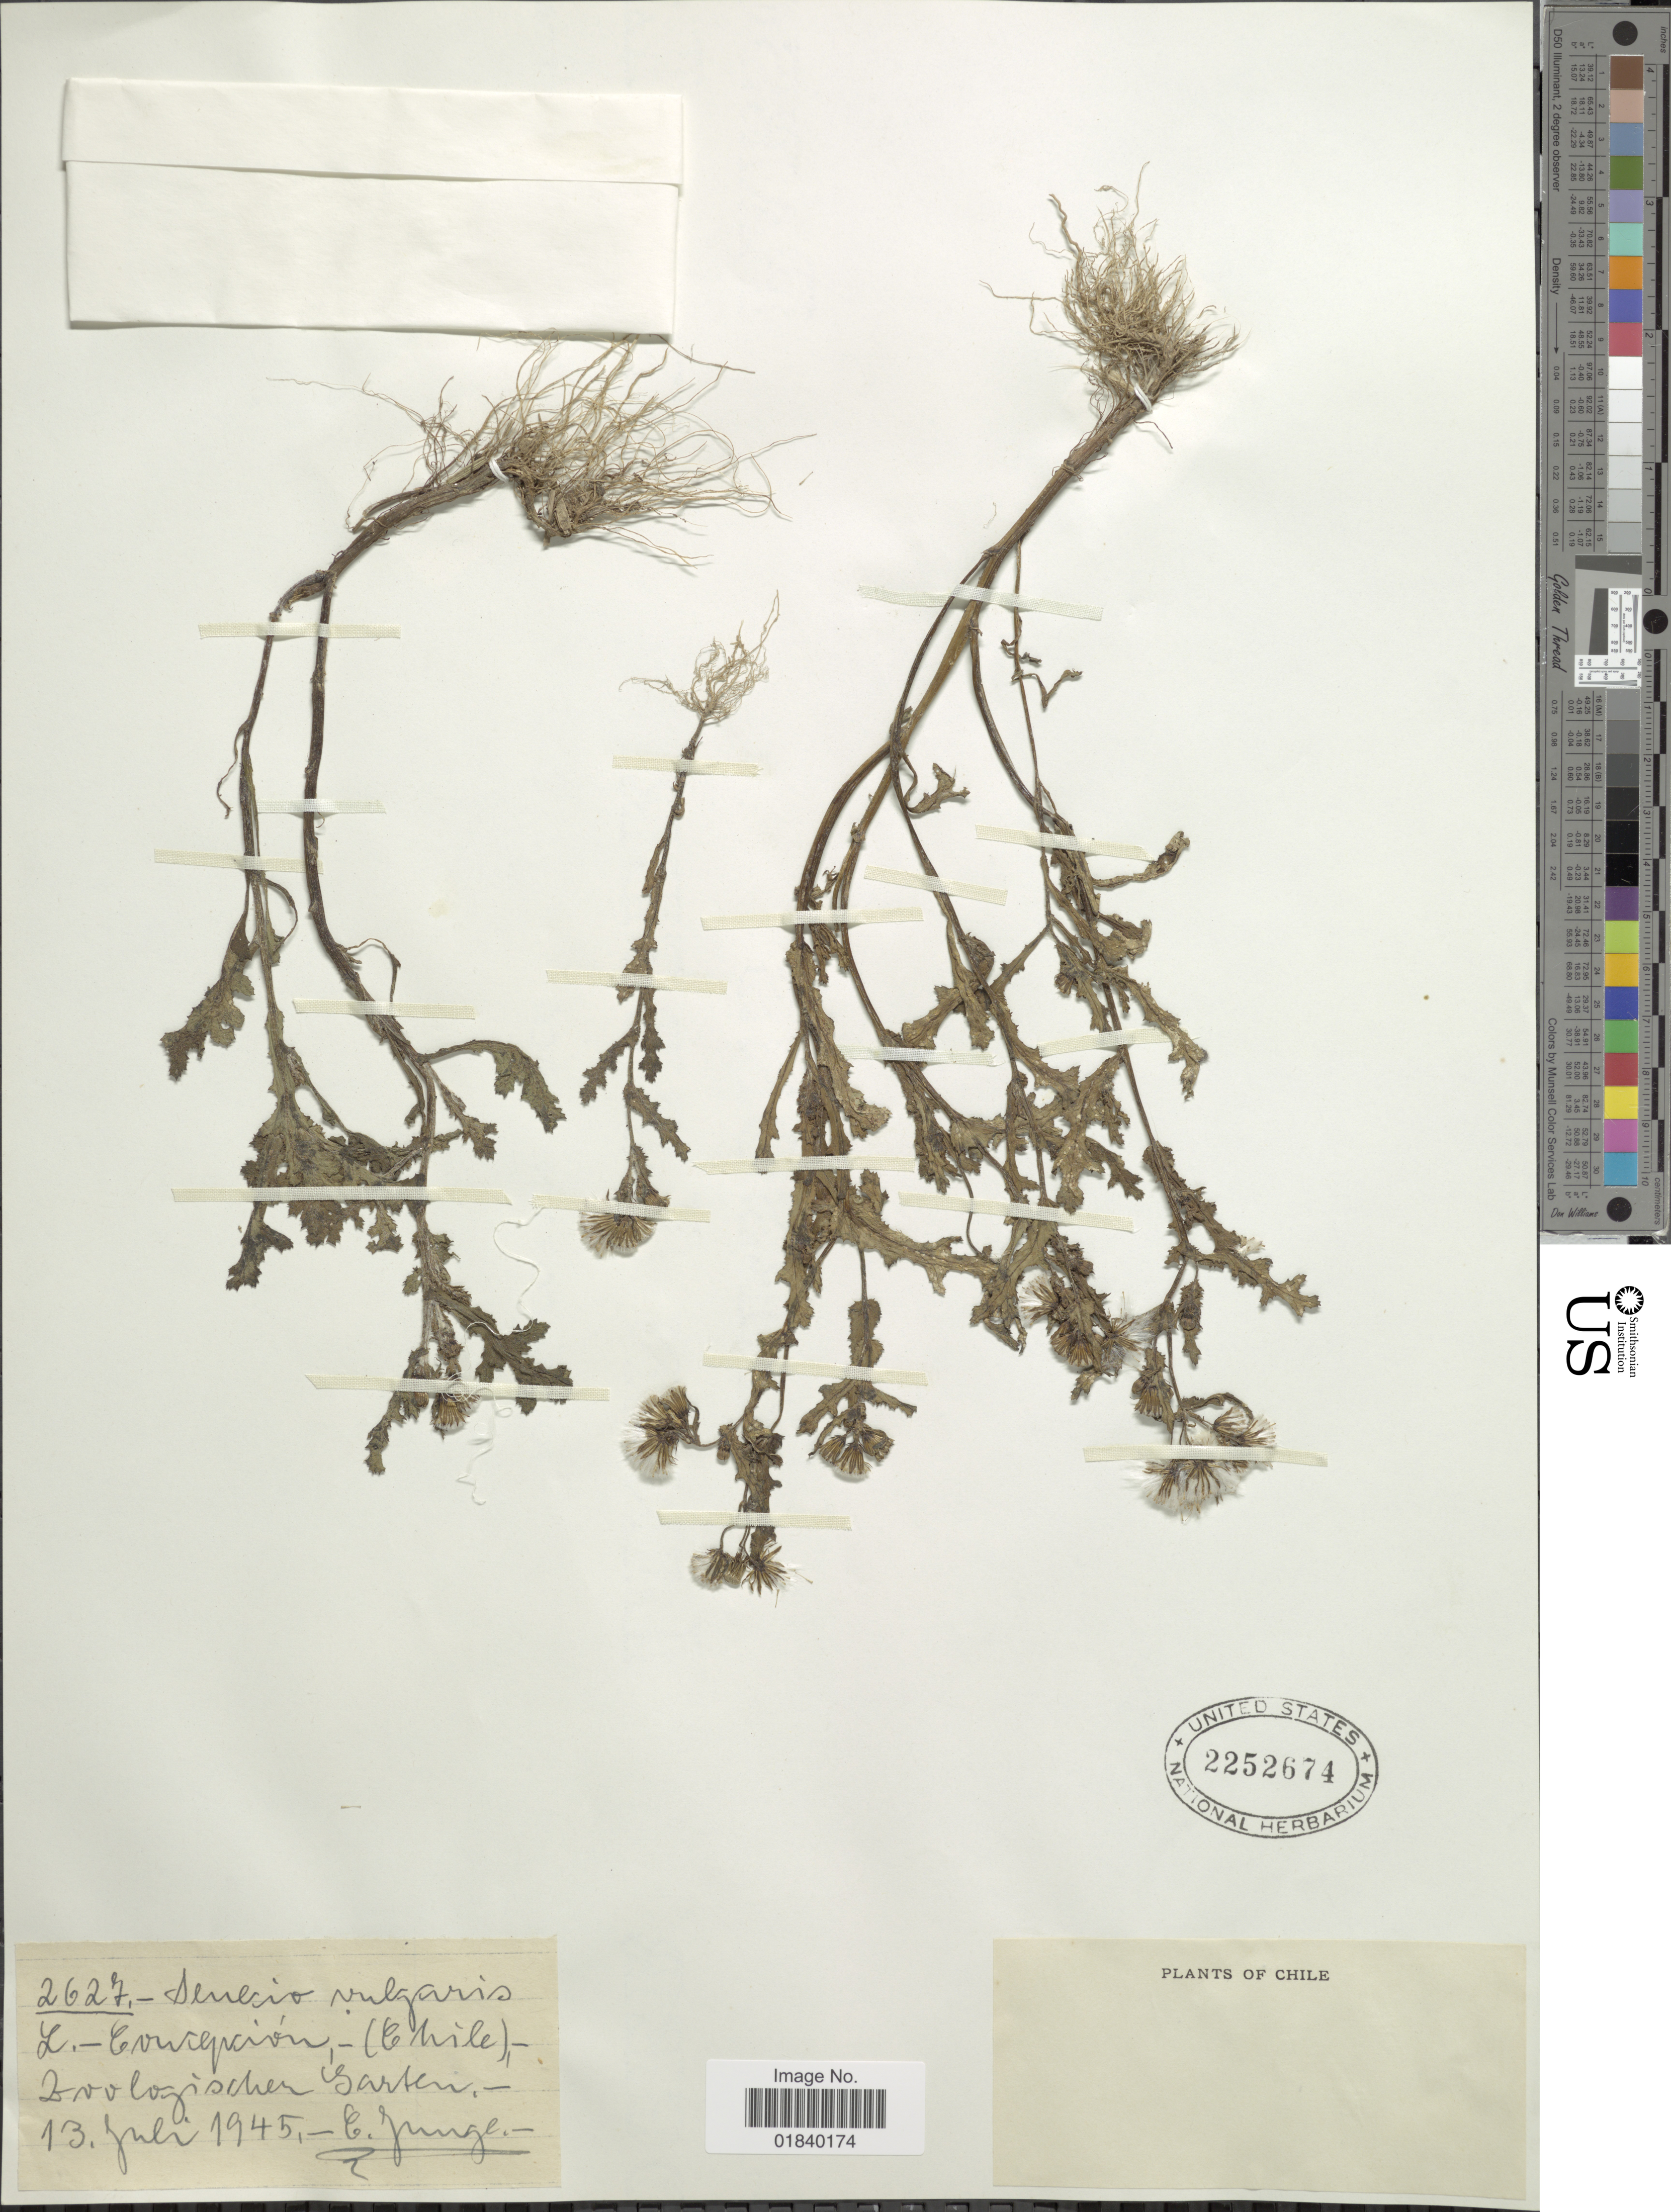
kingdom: Plantae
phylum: Tracheophyta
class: Magnoliopsida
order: Asterales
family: Asteraceae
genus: Senecio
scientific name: Senecio vulgaris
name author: L.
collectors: E. Junge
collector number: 2627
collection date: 1945-07-13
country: Chile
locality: L.- Concepcion - Chile, Zoologischer Garten.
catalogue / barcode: US 2252674